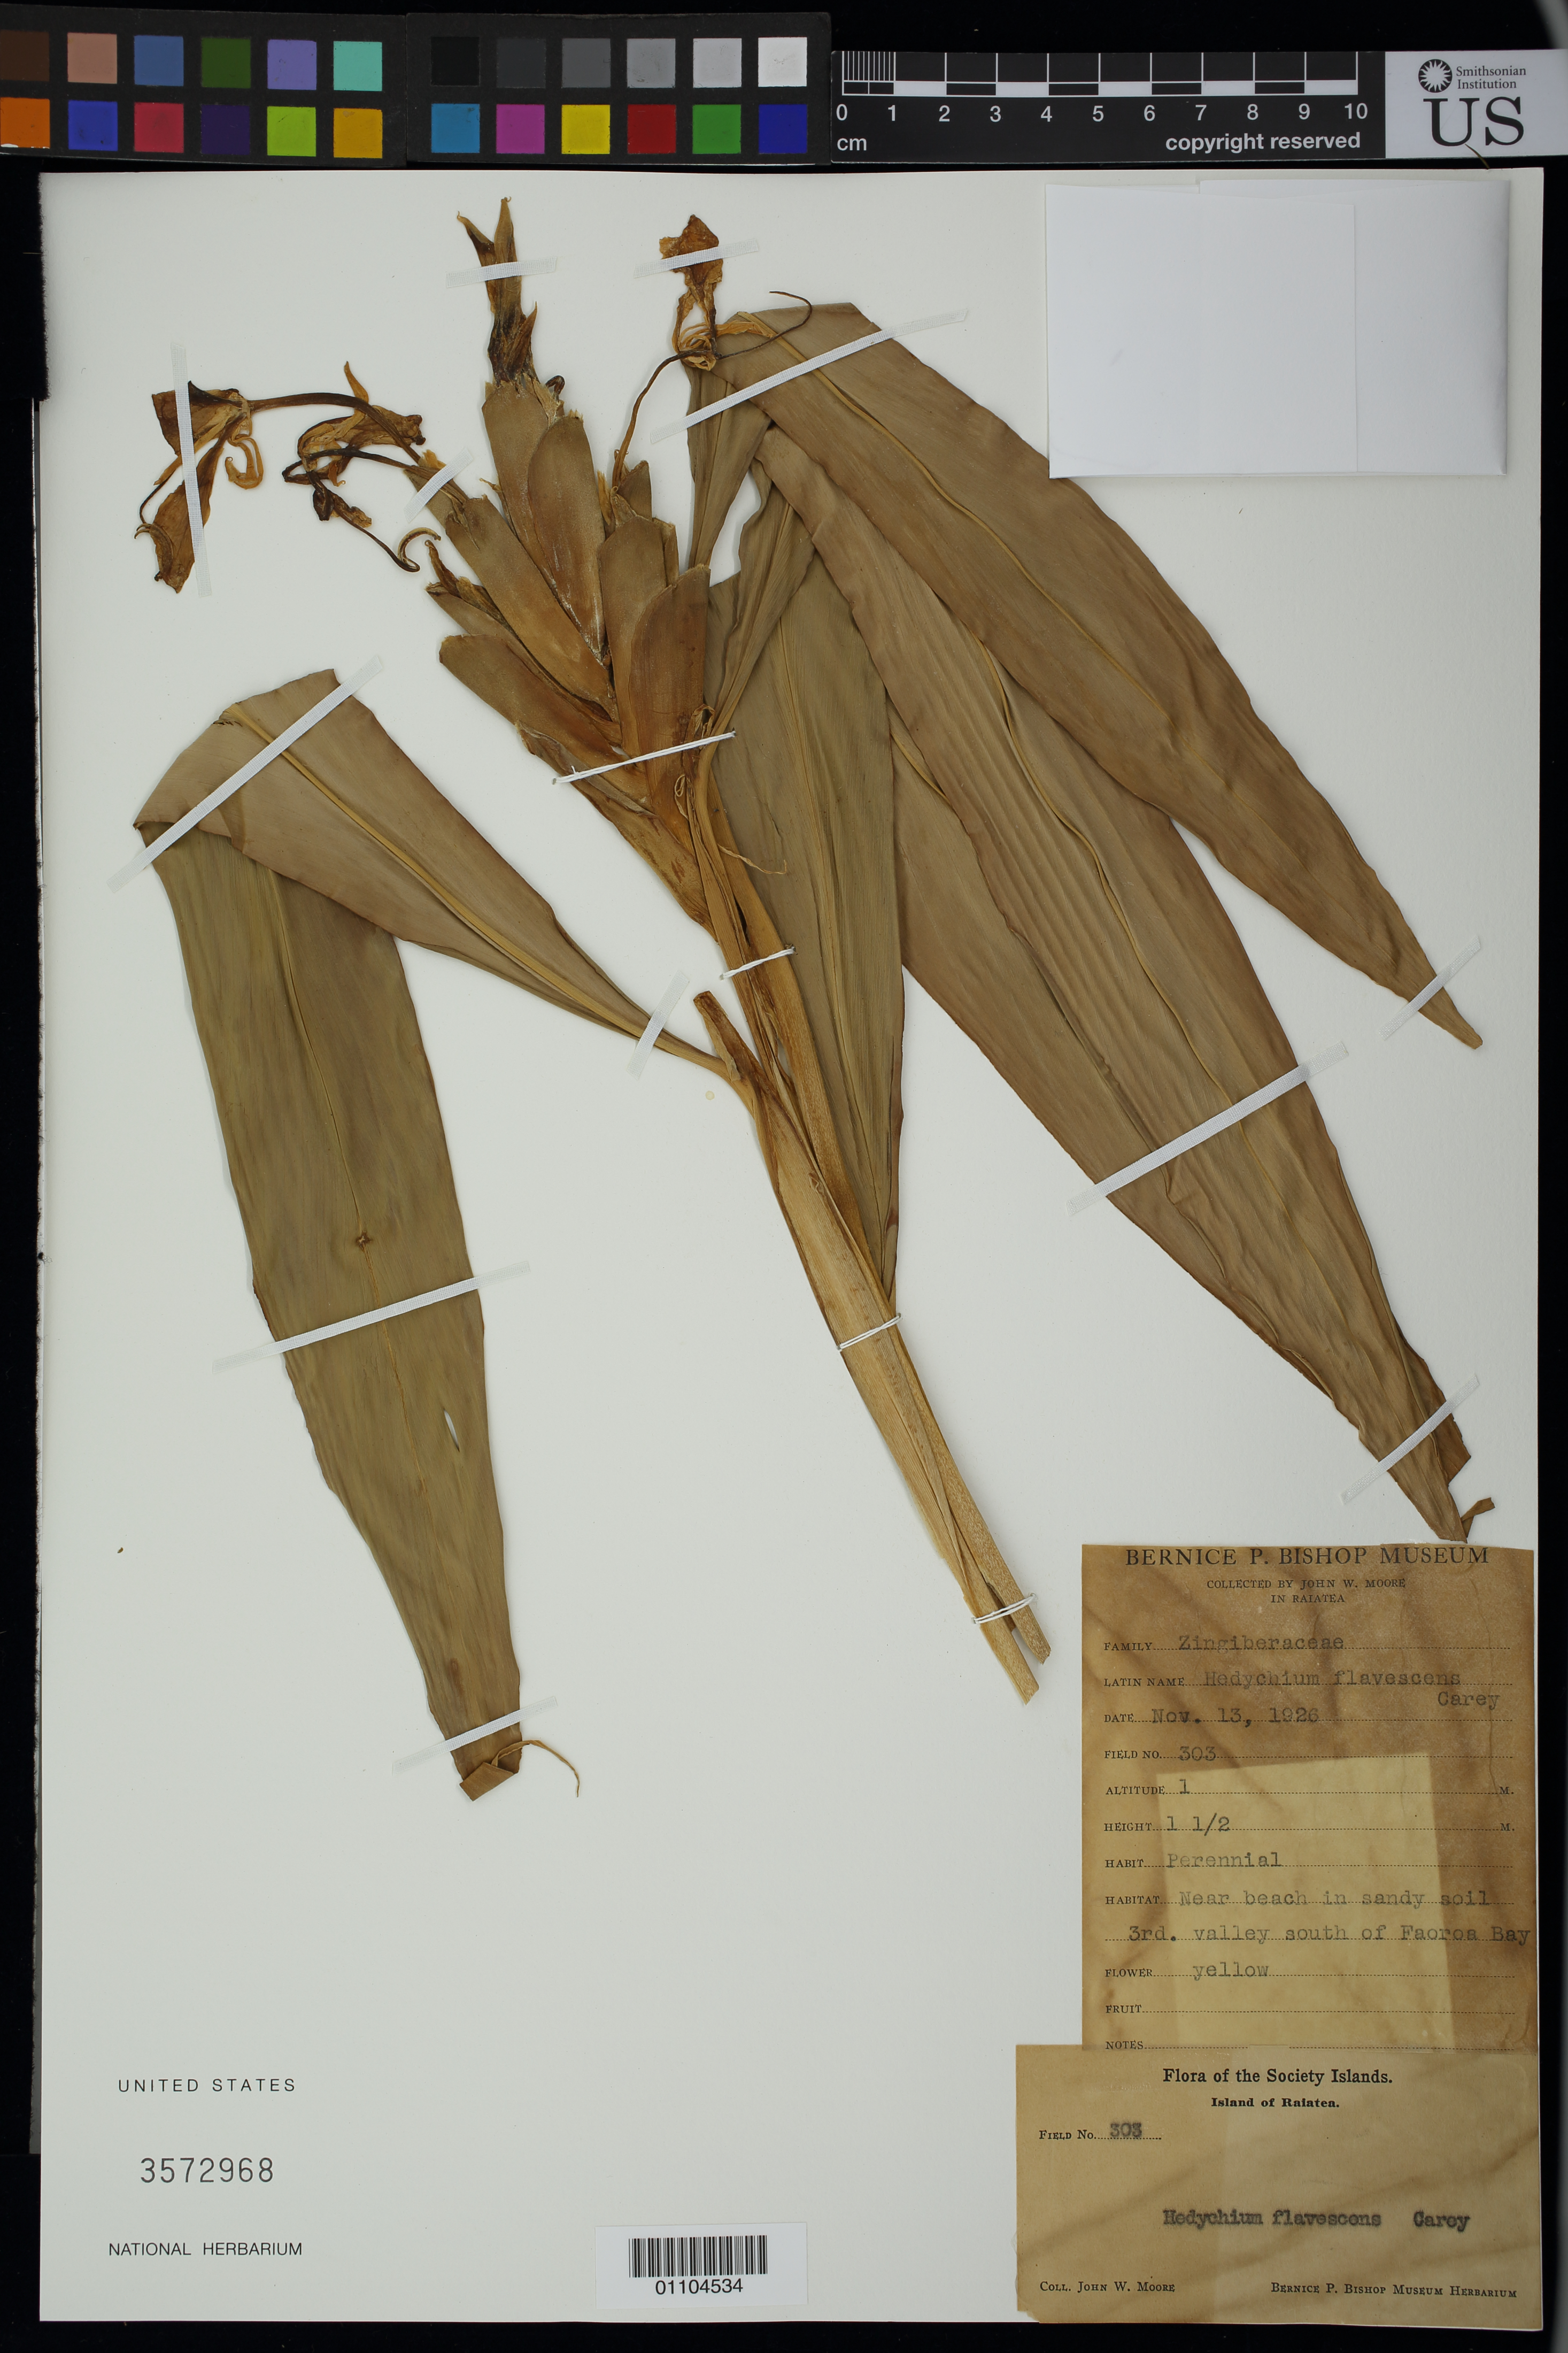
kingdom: Plantae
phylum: Tracheophyta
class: Liliopsida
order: Zingiberales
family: Zingiberaceae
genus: Hedychium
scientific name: Hedychium flavescens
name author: Carey ex Roscoe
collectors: J. Moore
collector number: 303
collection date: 1926-11-13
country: French Polynesia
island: Raiatea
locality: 3rd valley south of Faoroa Bay, Raiatea.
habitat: Near beach in sandy valley.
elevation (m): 1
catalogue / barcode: US 3572968